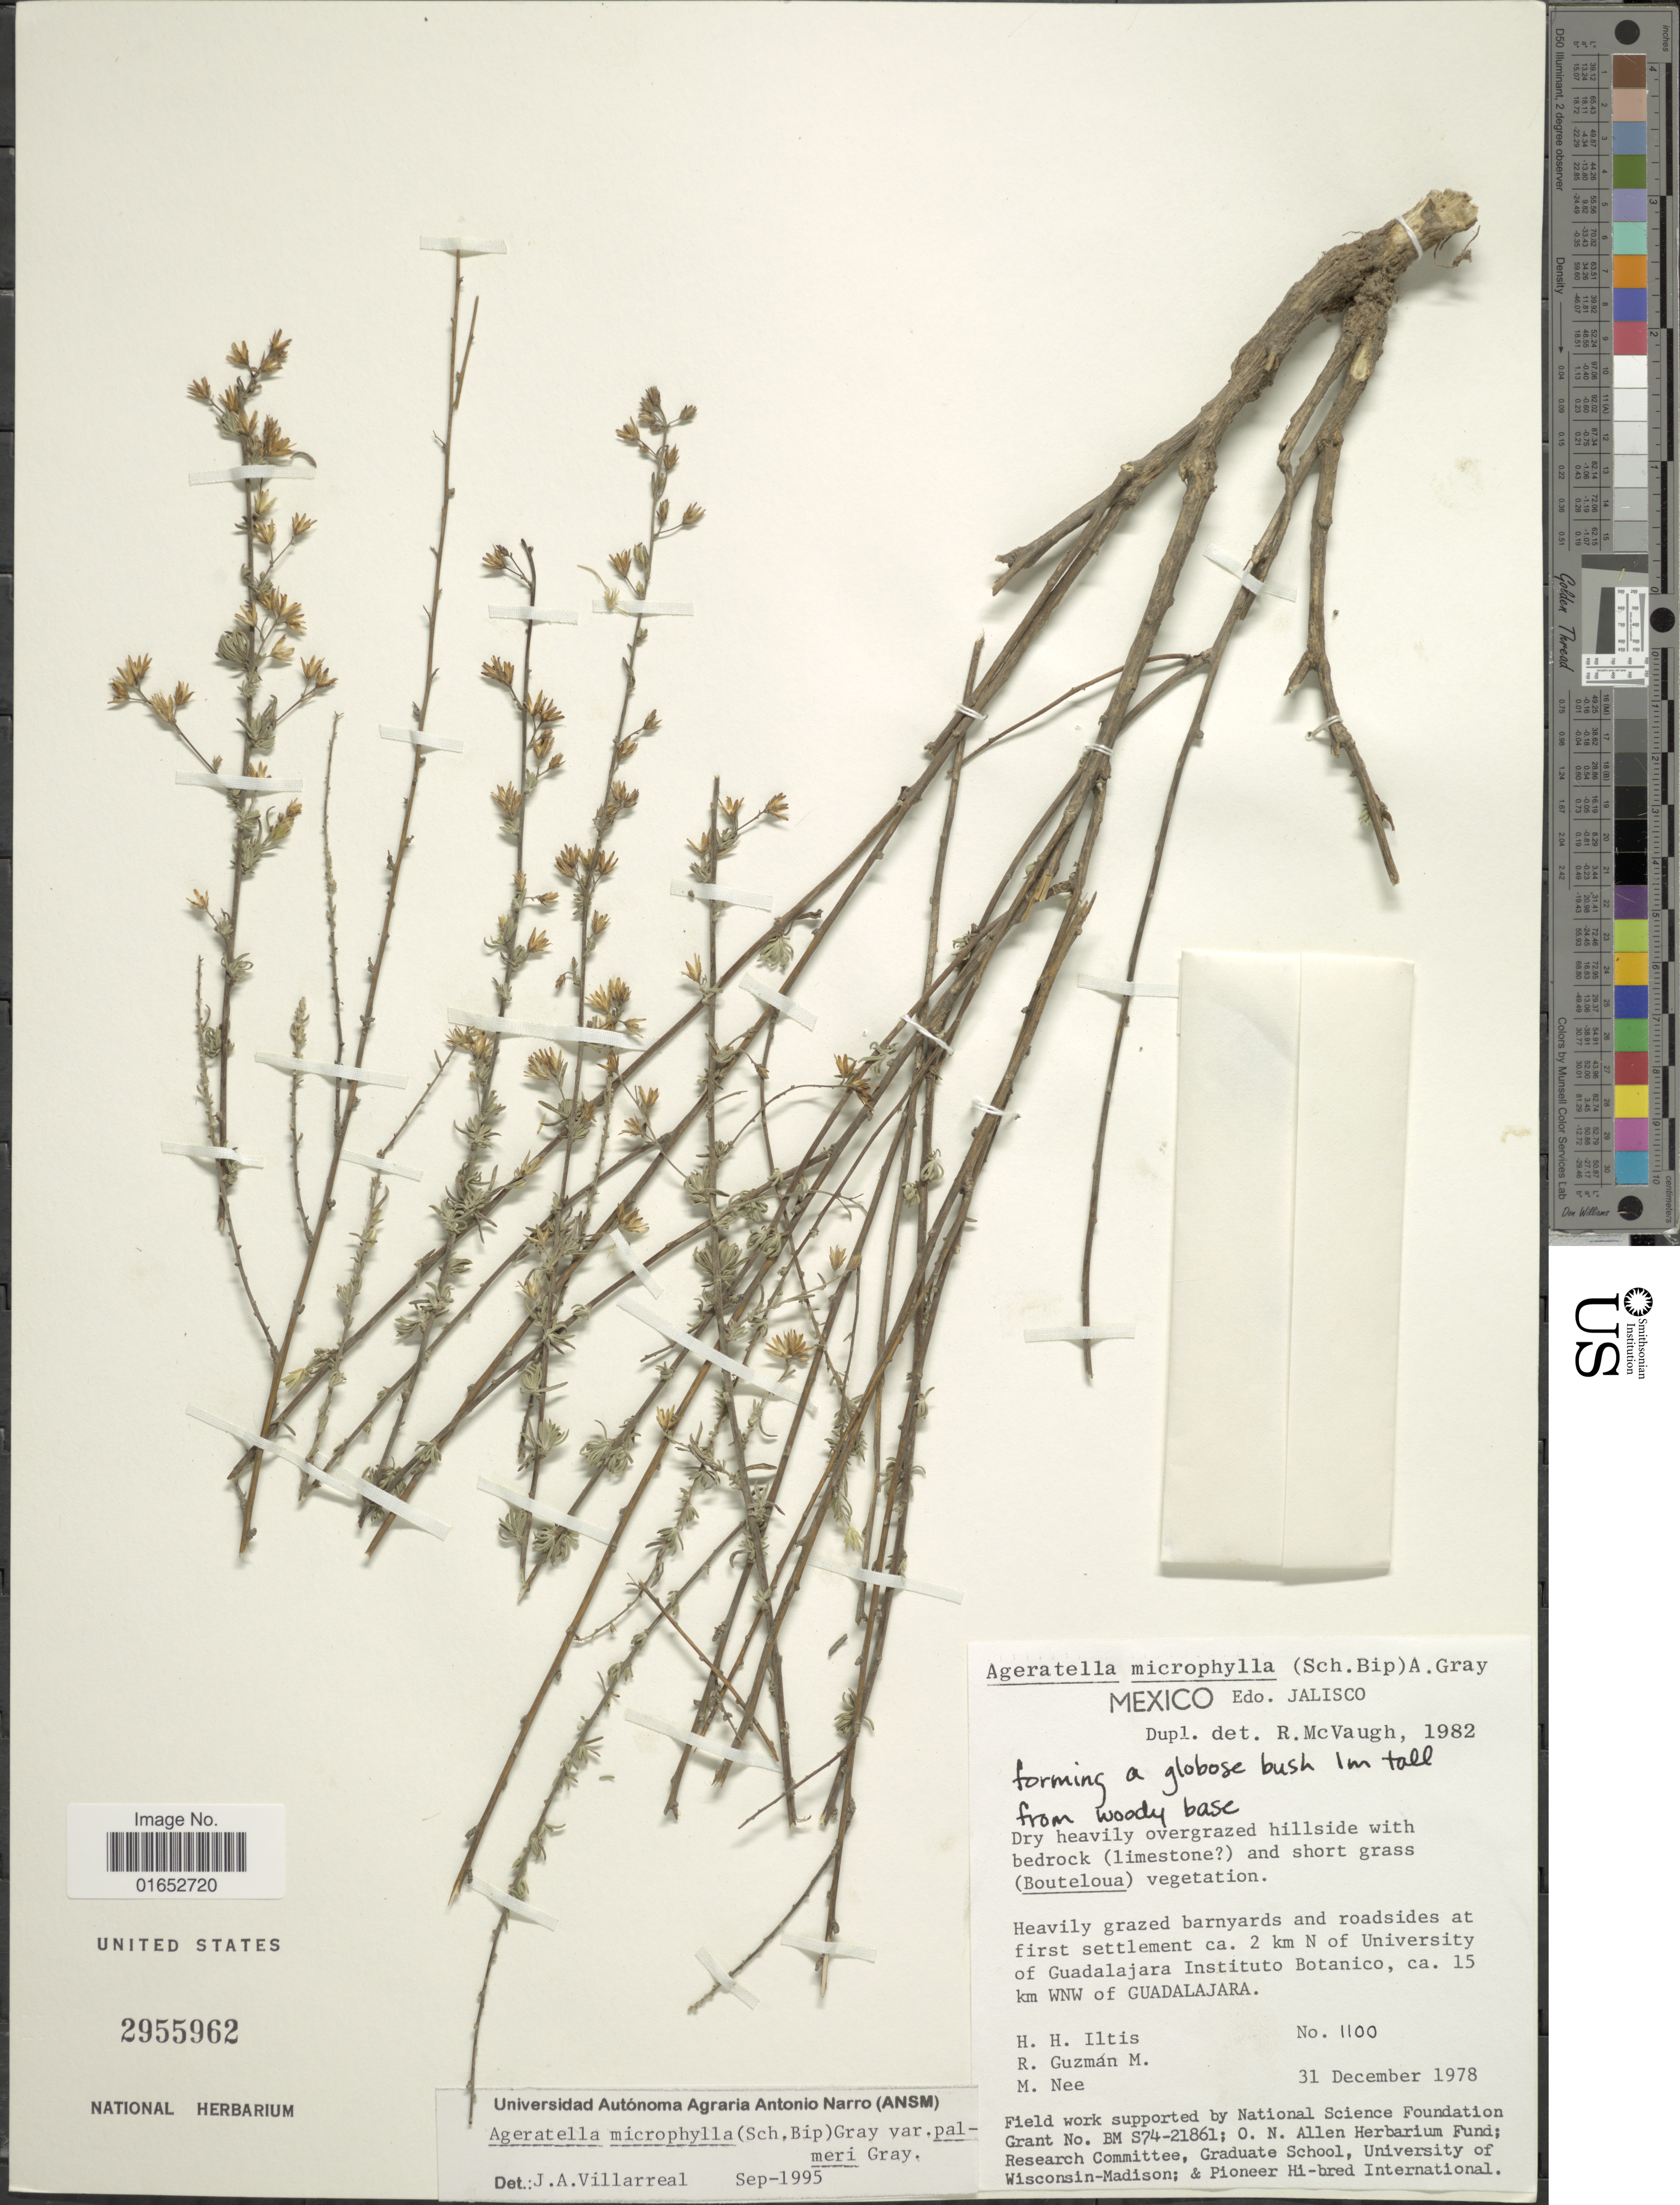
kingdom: Plantae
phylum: Tracheophyta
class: Magnoliopsida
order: Asterales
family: Asteraceae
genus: Ageratella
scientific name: Ageratella palmeri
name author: (A. Gray) B.L. Rob.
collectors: H. H. Iltis, R. Guzman-M. & M. Nee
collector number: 1100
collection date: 1978-12-31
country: Mexico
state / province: Jalisco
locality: Heavily grazed barnyards and roadsides at first settlement ca. 2 km N of University of Guadalajara Instituto Botanico, ca. 15 km WNW of Guadalajara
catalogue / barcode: US 2955962